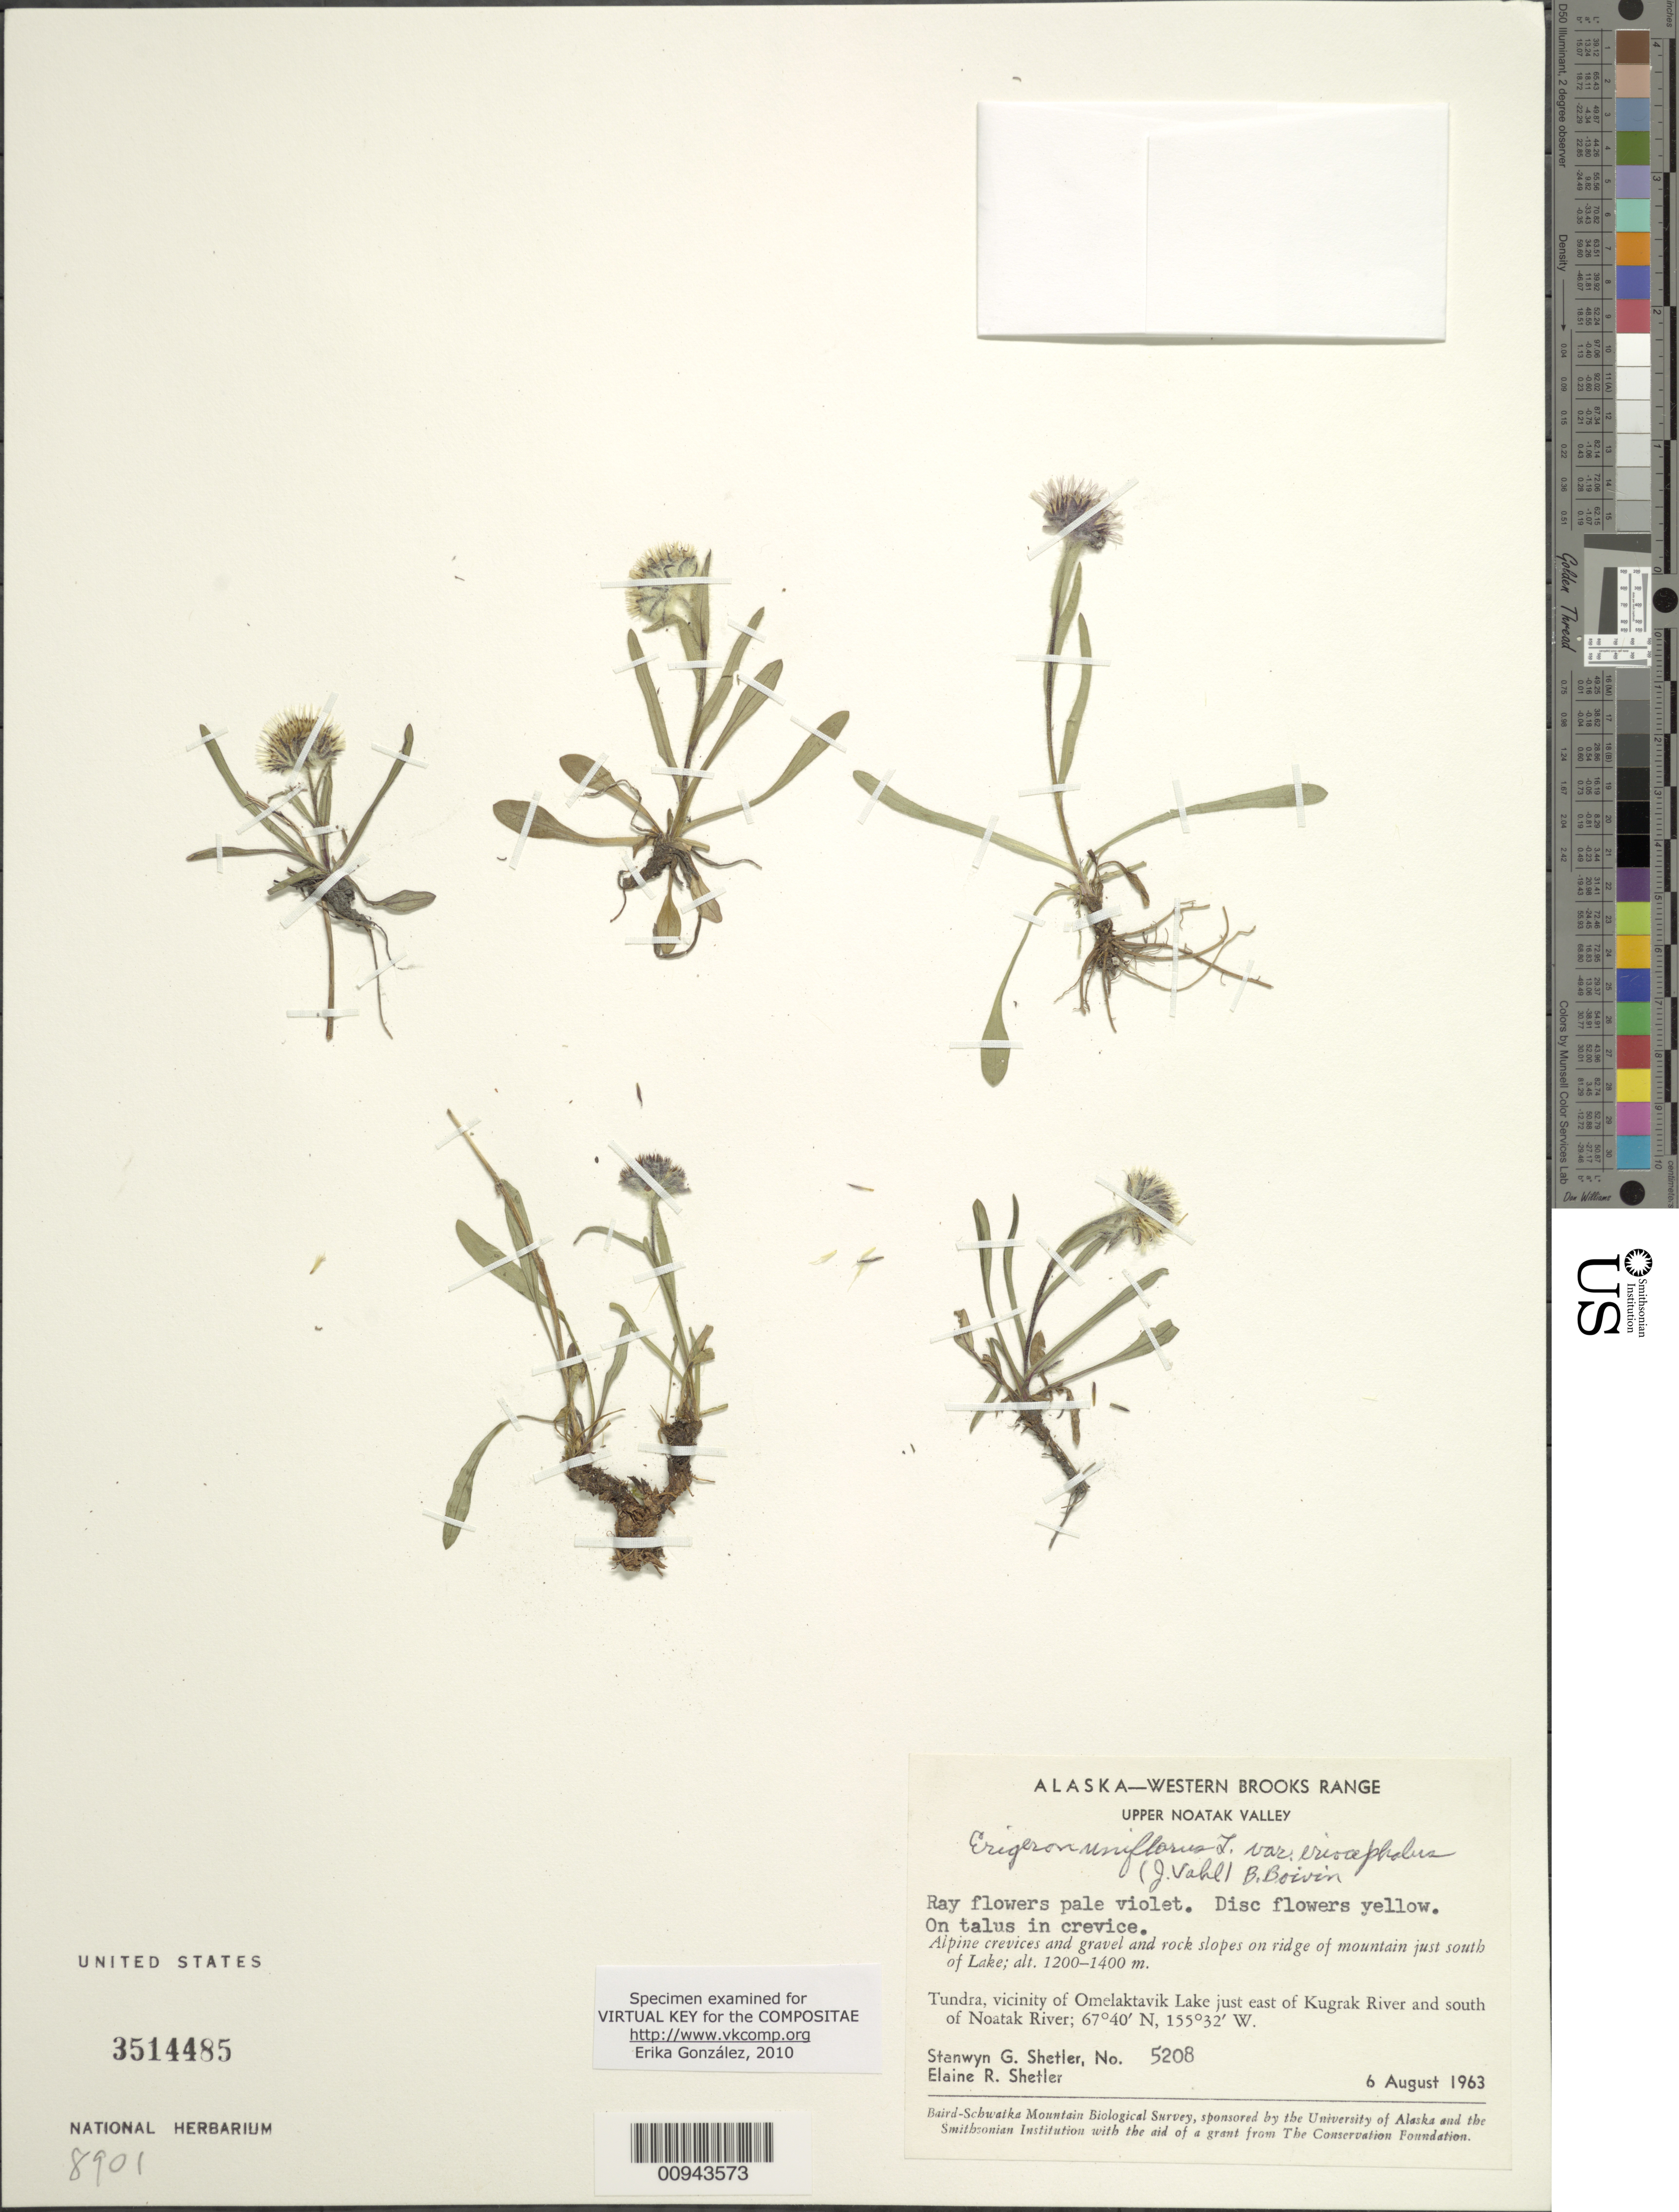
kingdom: Plantae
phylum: Tracheophyta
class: Magnoliopsida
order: Asterales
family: Asteraceae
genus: Erigeron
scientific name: Erigeron eriocephalus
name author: J. Vahl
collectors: S. Shetler & E. R. Shetler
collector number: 5208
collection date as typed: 06 Aug 1963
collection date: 1963-08-06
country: United States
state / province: Alaska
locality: Vicinity of Omelaktavik Lake just east of Kugrak River and south of Noatak River. Western Brooks Range, Upper Noatak Valley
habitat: Tundra. Alpine crevices and gravel and rock slopes on ridge of mountain just south of Lake.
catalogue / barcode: US 3514485